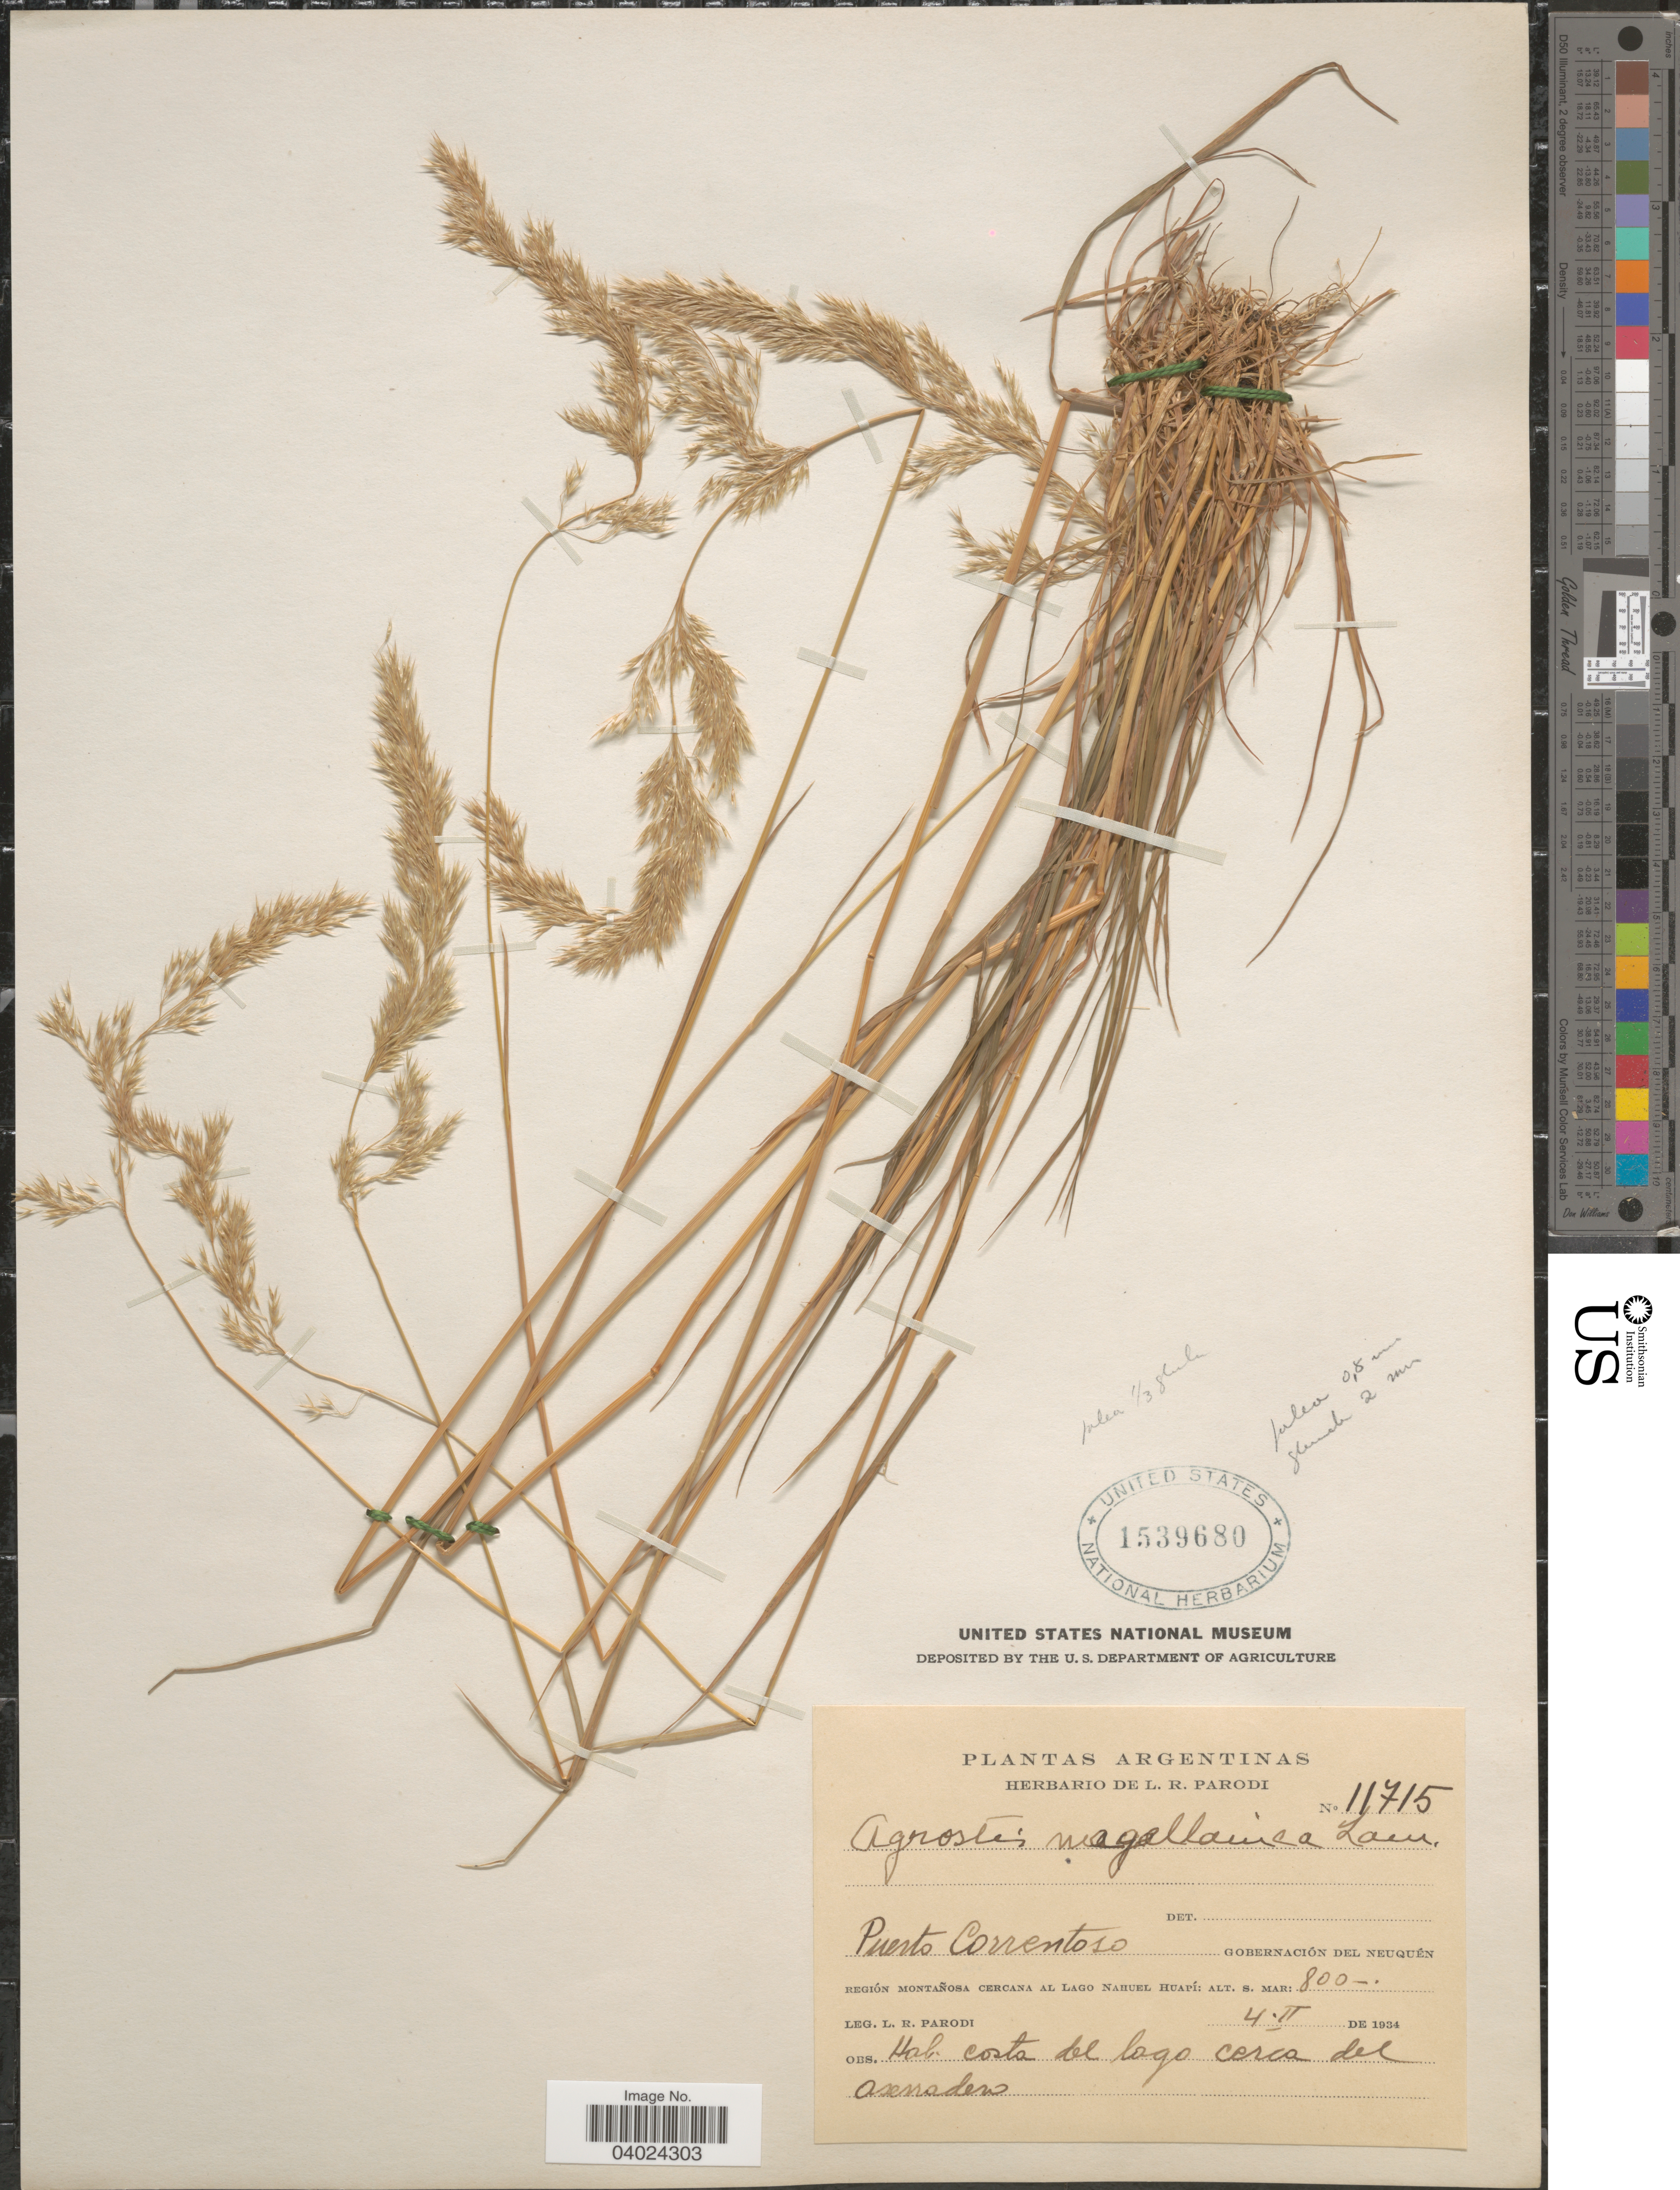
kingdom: Plantae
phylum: Tracheophyta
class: Liliopsida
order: Poales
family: Poaceae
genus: Agrostis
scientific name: Agrostis magellanica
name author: Lam.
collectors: L. R. Parodi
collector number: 11715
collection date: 1934-02-04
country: Argentina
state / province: Neuquen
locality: Puerto Correntoso. Gobernación del Neuquén. Región montañosa cercana al Lago Nahuel Huapí. Costa del lago cerca del Correntoso.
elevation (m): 800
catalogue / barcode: US 1539680